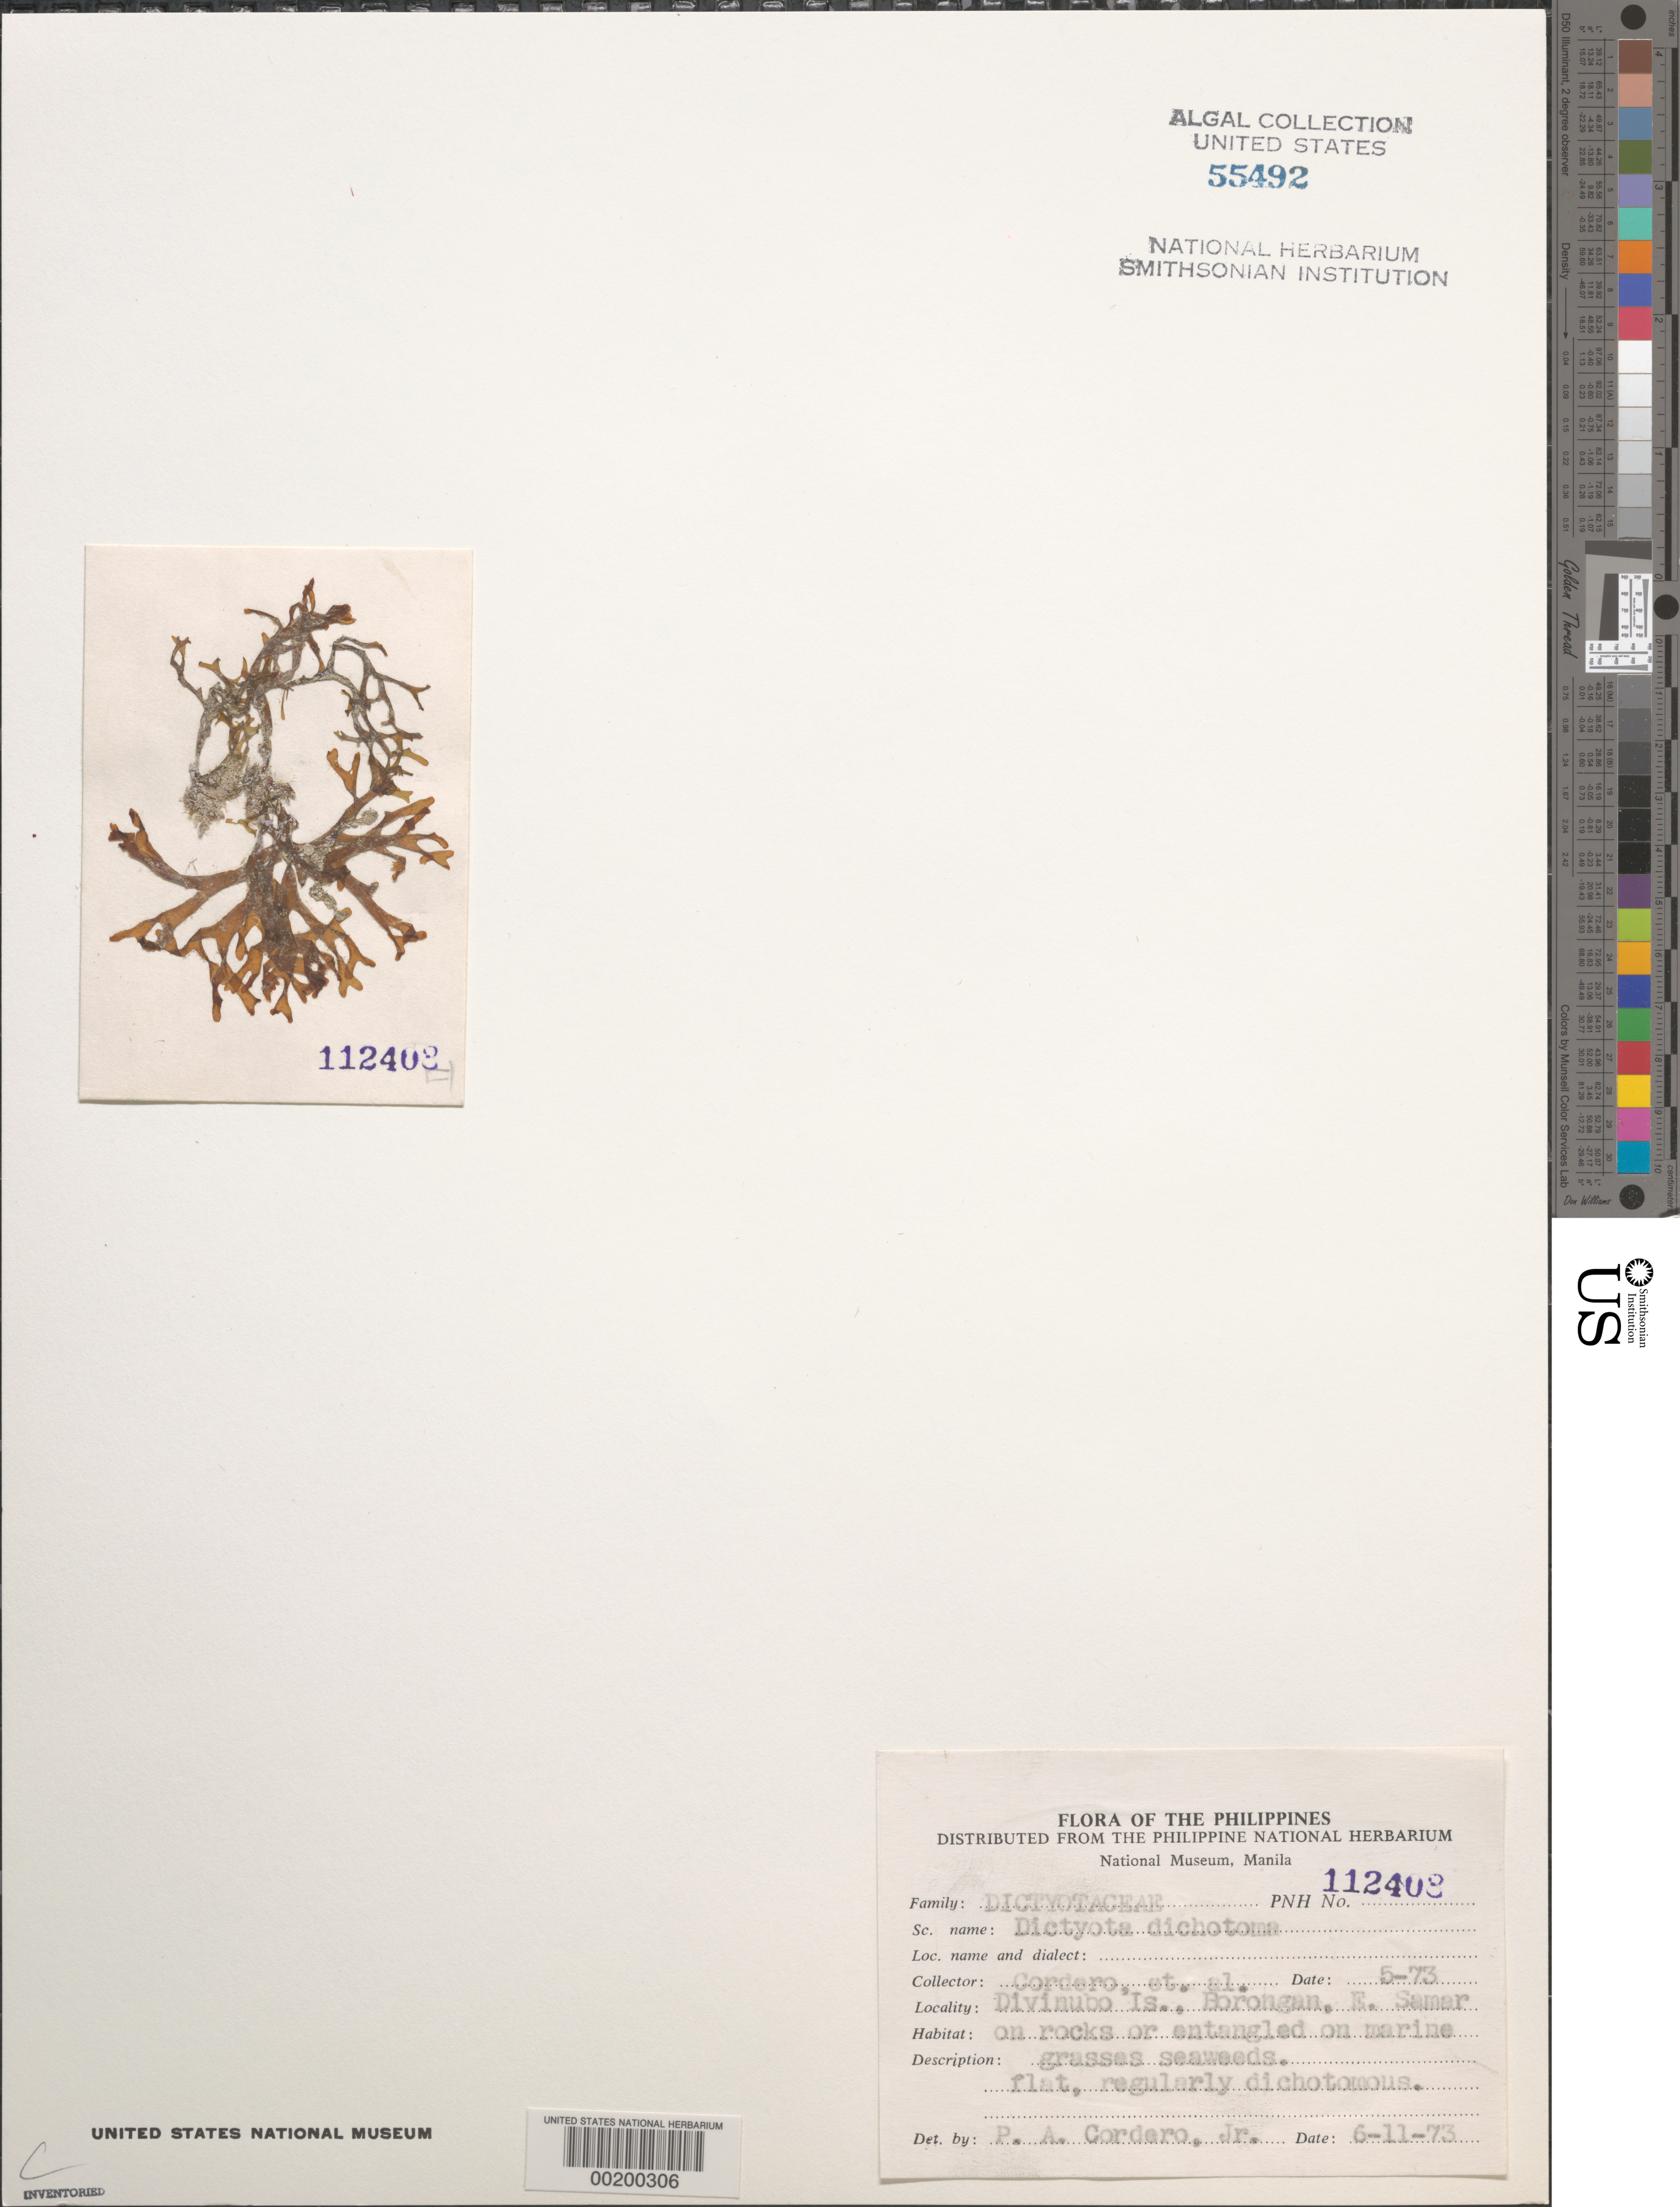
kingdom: Chromista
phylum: Ochrophyta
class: Phaeophyceae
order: Dictyotales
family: Dictyotaceae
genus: Dictyota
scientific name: Dictyota dichotoma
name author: (Huds.) J.V.Lamouroux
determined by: Cordero, P. A., Jr.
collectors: P. A. Cordero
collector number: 112408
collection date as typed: May 1973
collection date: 1973-05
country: Philippines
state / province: Eastern Visayas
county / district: Eastern Samar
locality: Divinubo island, borongan, east samar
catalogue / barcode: US 55492